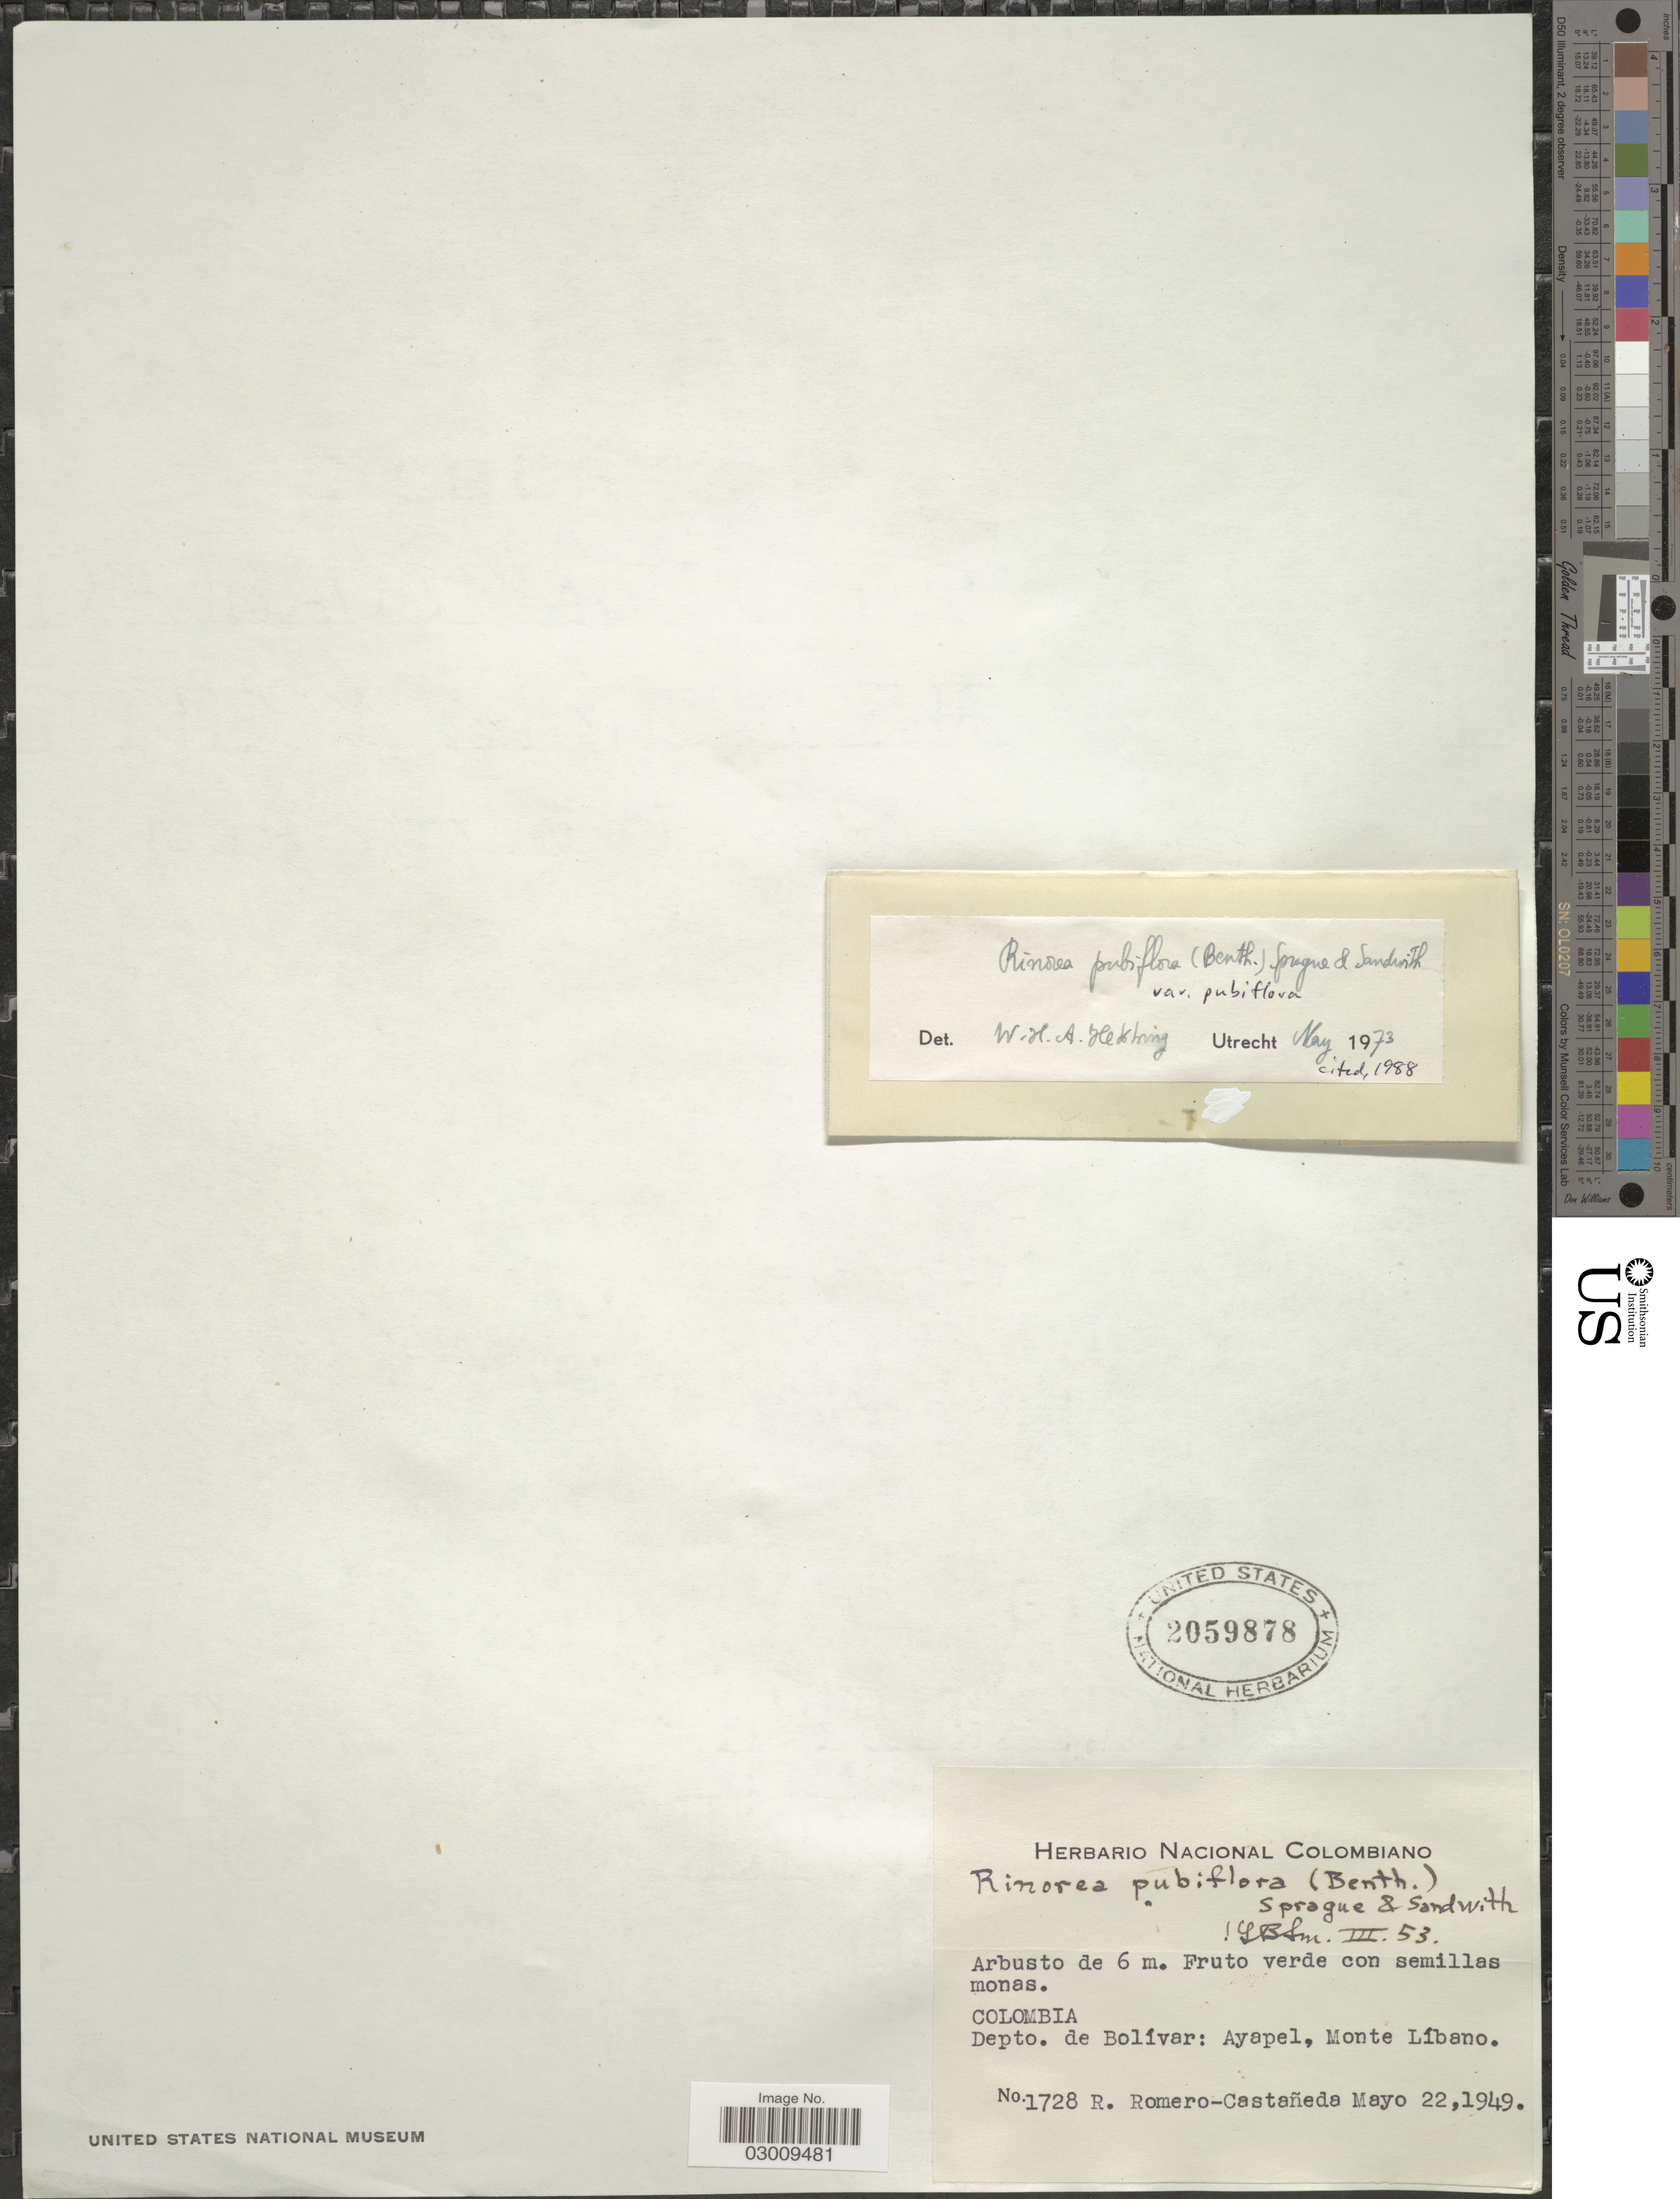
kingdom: Plantae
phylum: Tracheophyta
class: Magnoliopsida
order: Malpighiales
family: Violaceae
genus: Rinorea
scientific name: Rinorea pubiflora var. pubiflora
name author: (Benth.) Sprague & Sandwith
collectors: R. Romero Castañeda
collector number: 1728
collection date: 1949-05-22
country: Colombia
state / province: Bolívar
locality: Depto. de Bolívar: Ayapel, Monte Líbano.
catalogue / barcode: US 2059878